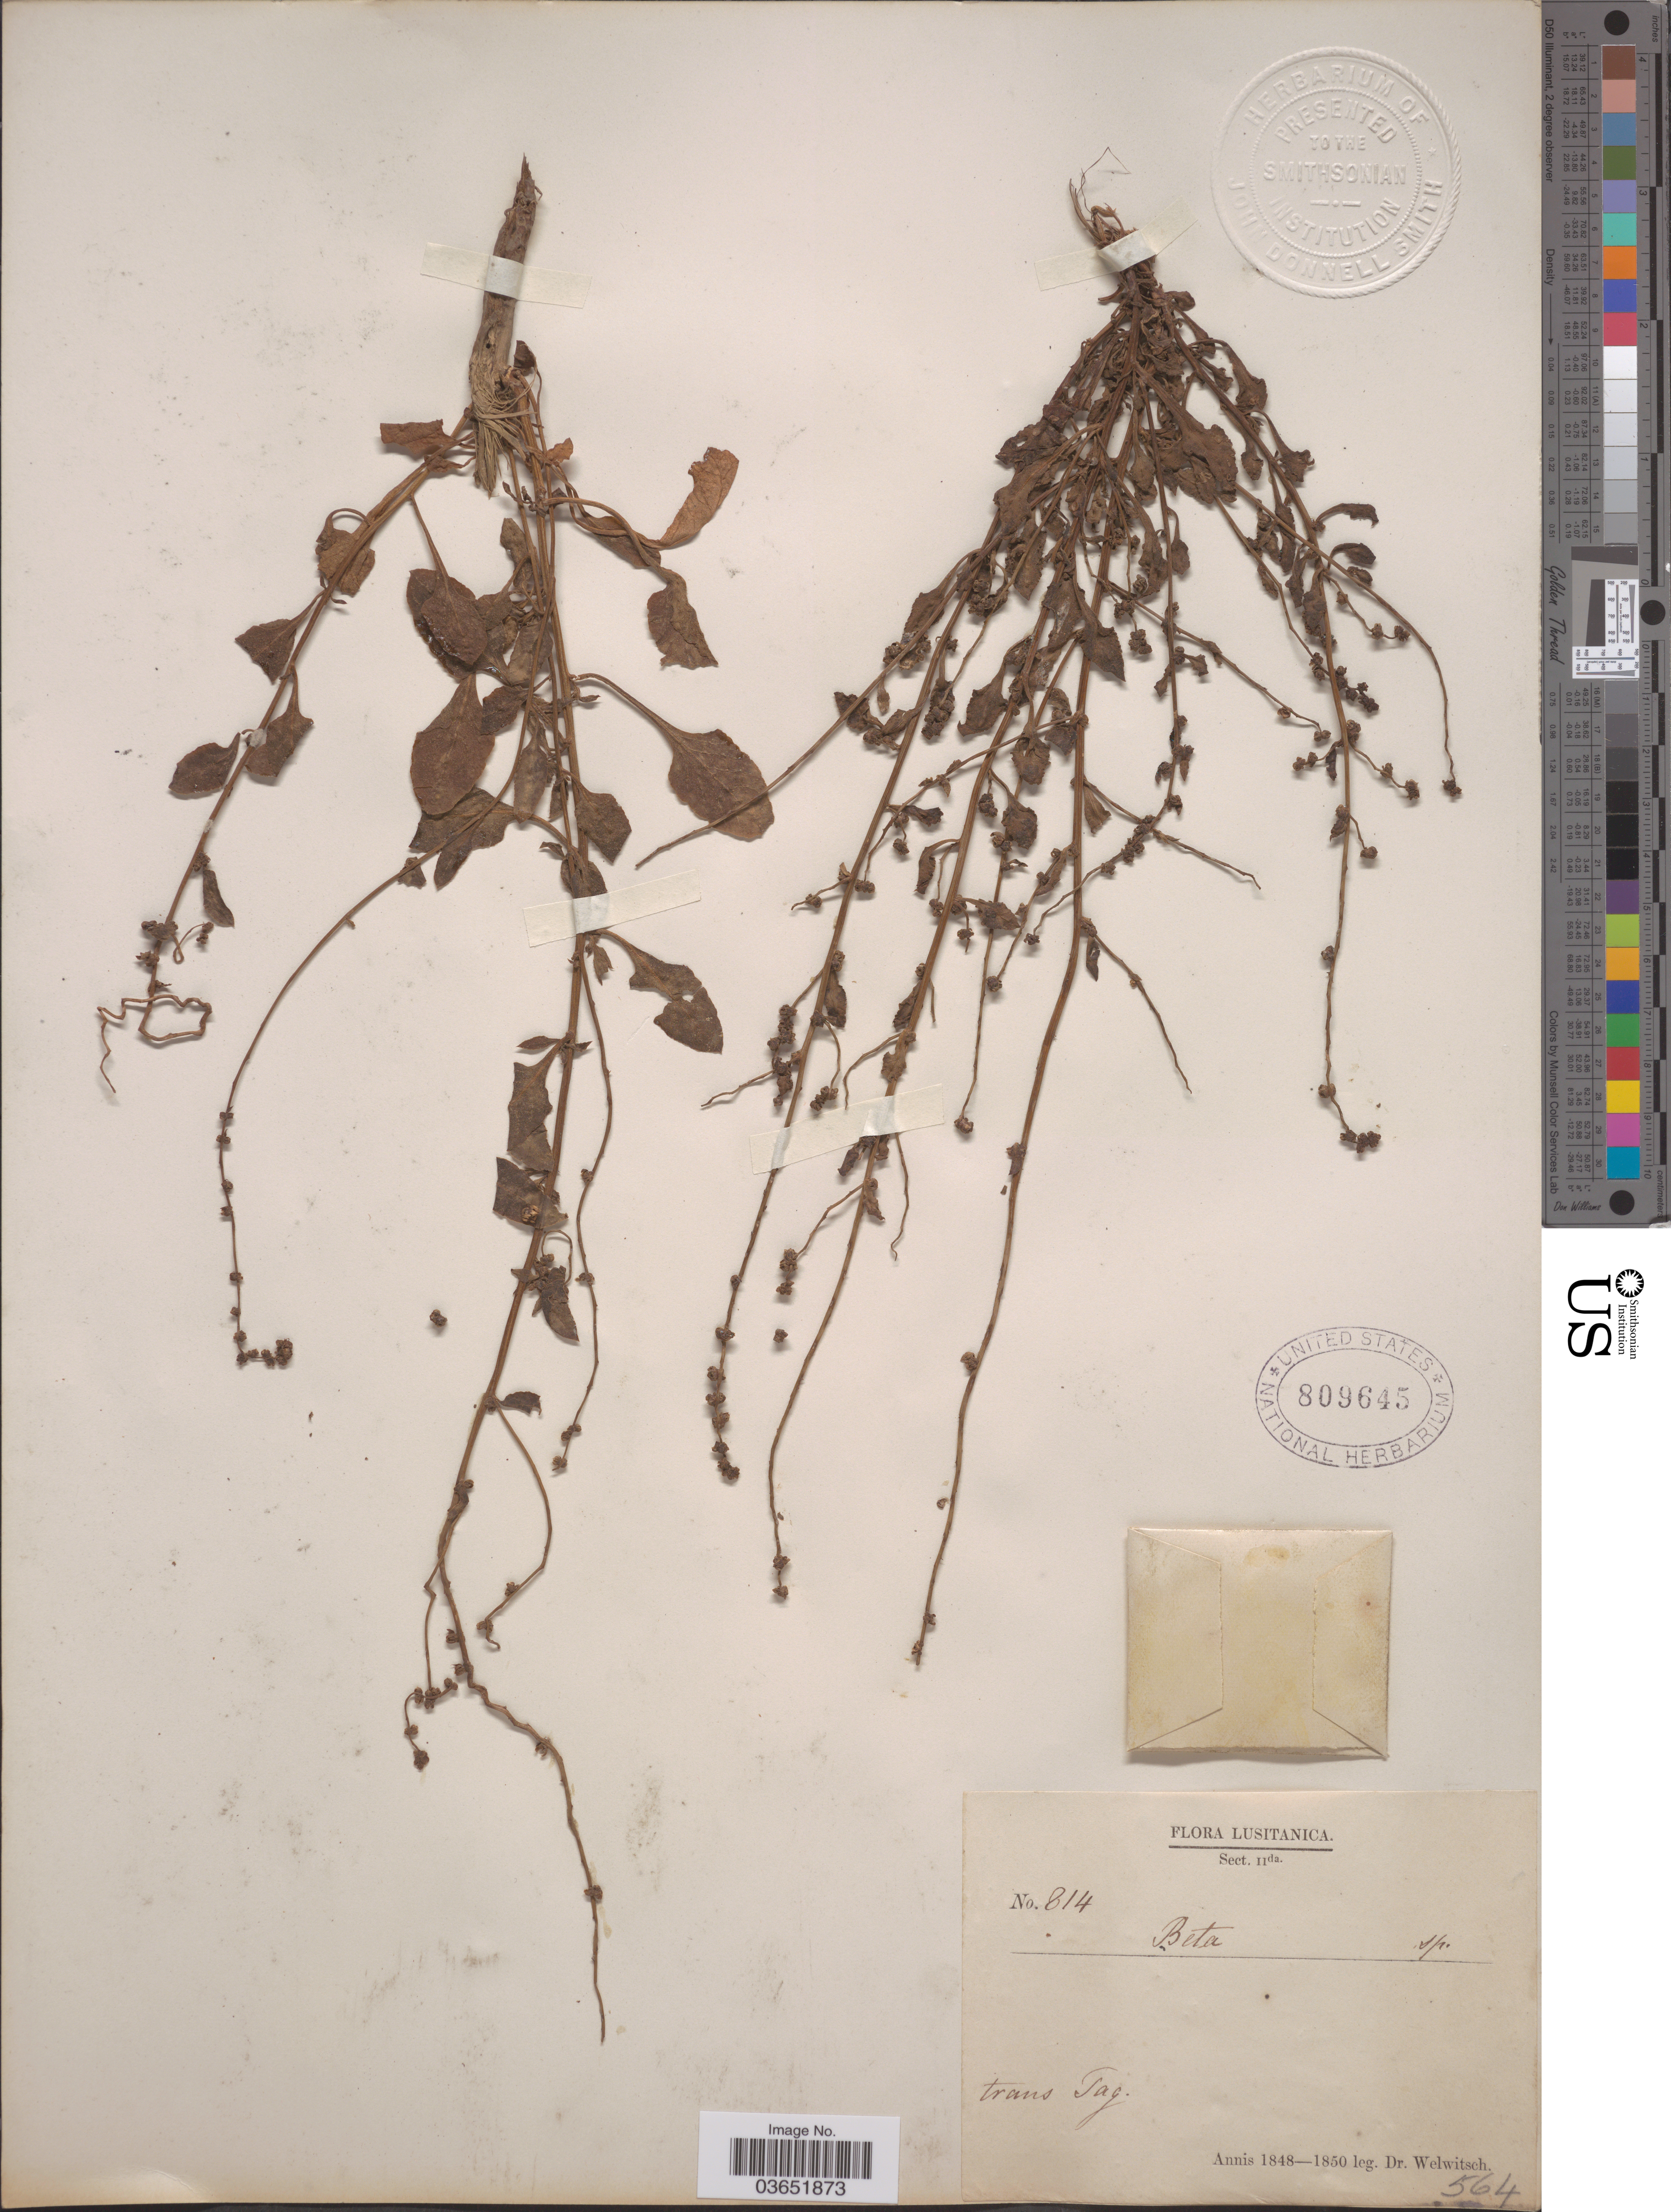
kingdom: Plantae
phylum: Tracheophyta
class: Magnoliopsida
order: Caryophyllales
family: Amaranthaceae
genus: Beta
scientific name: Beta sp.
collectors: -. Welwitsch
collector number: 814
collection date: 1848/1850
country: Portugal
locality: Lusitanica. Trans Tag.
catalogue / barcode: US 809645